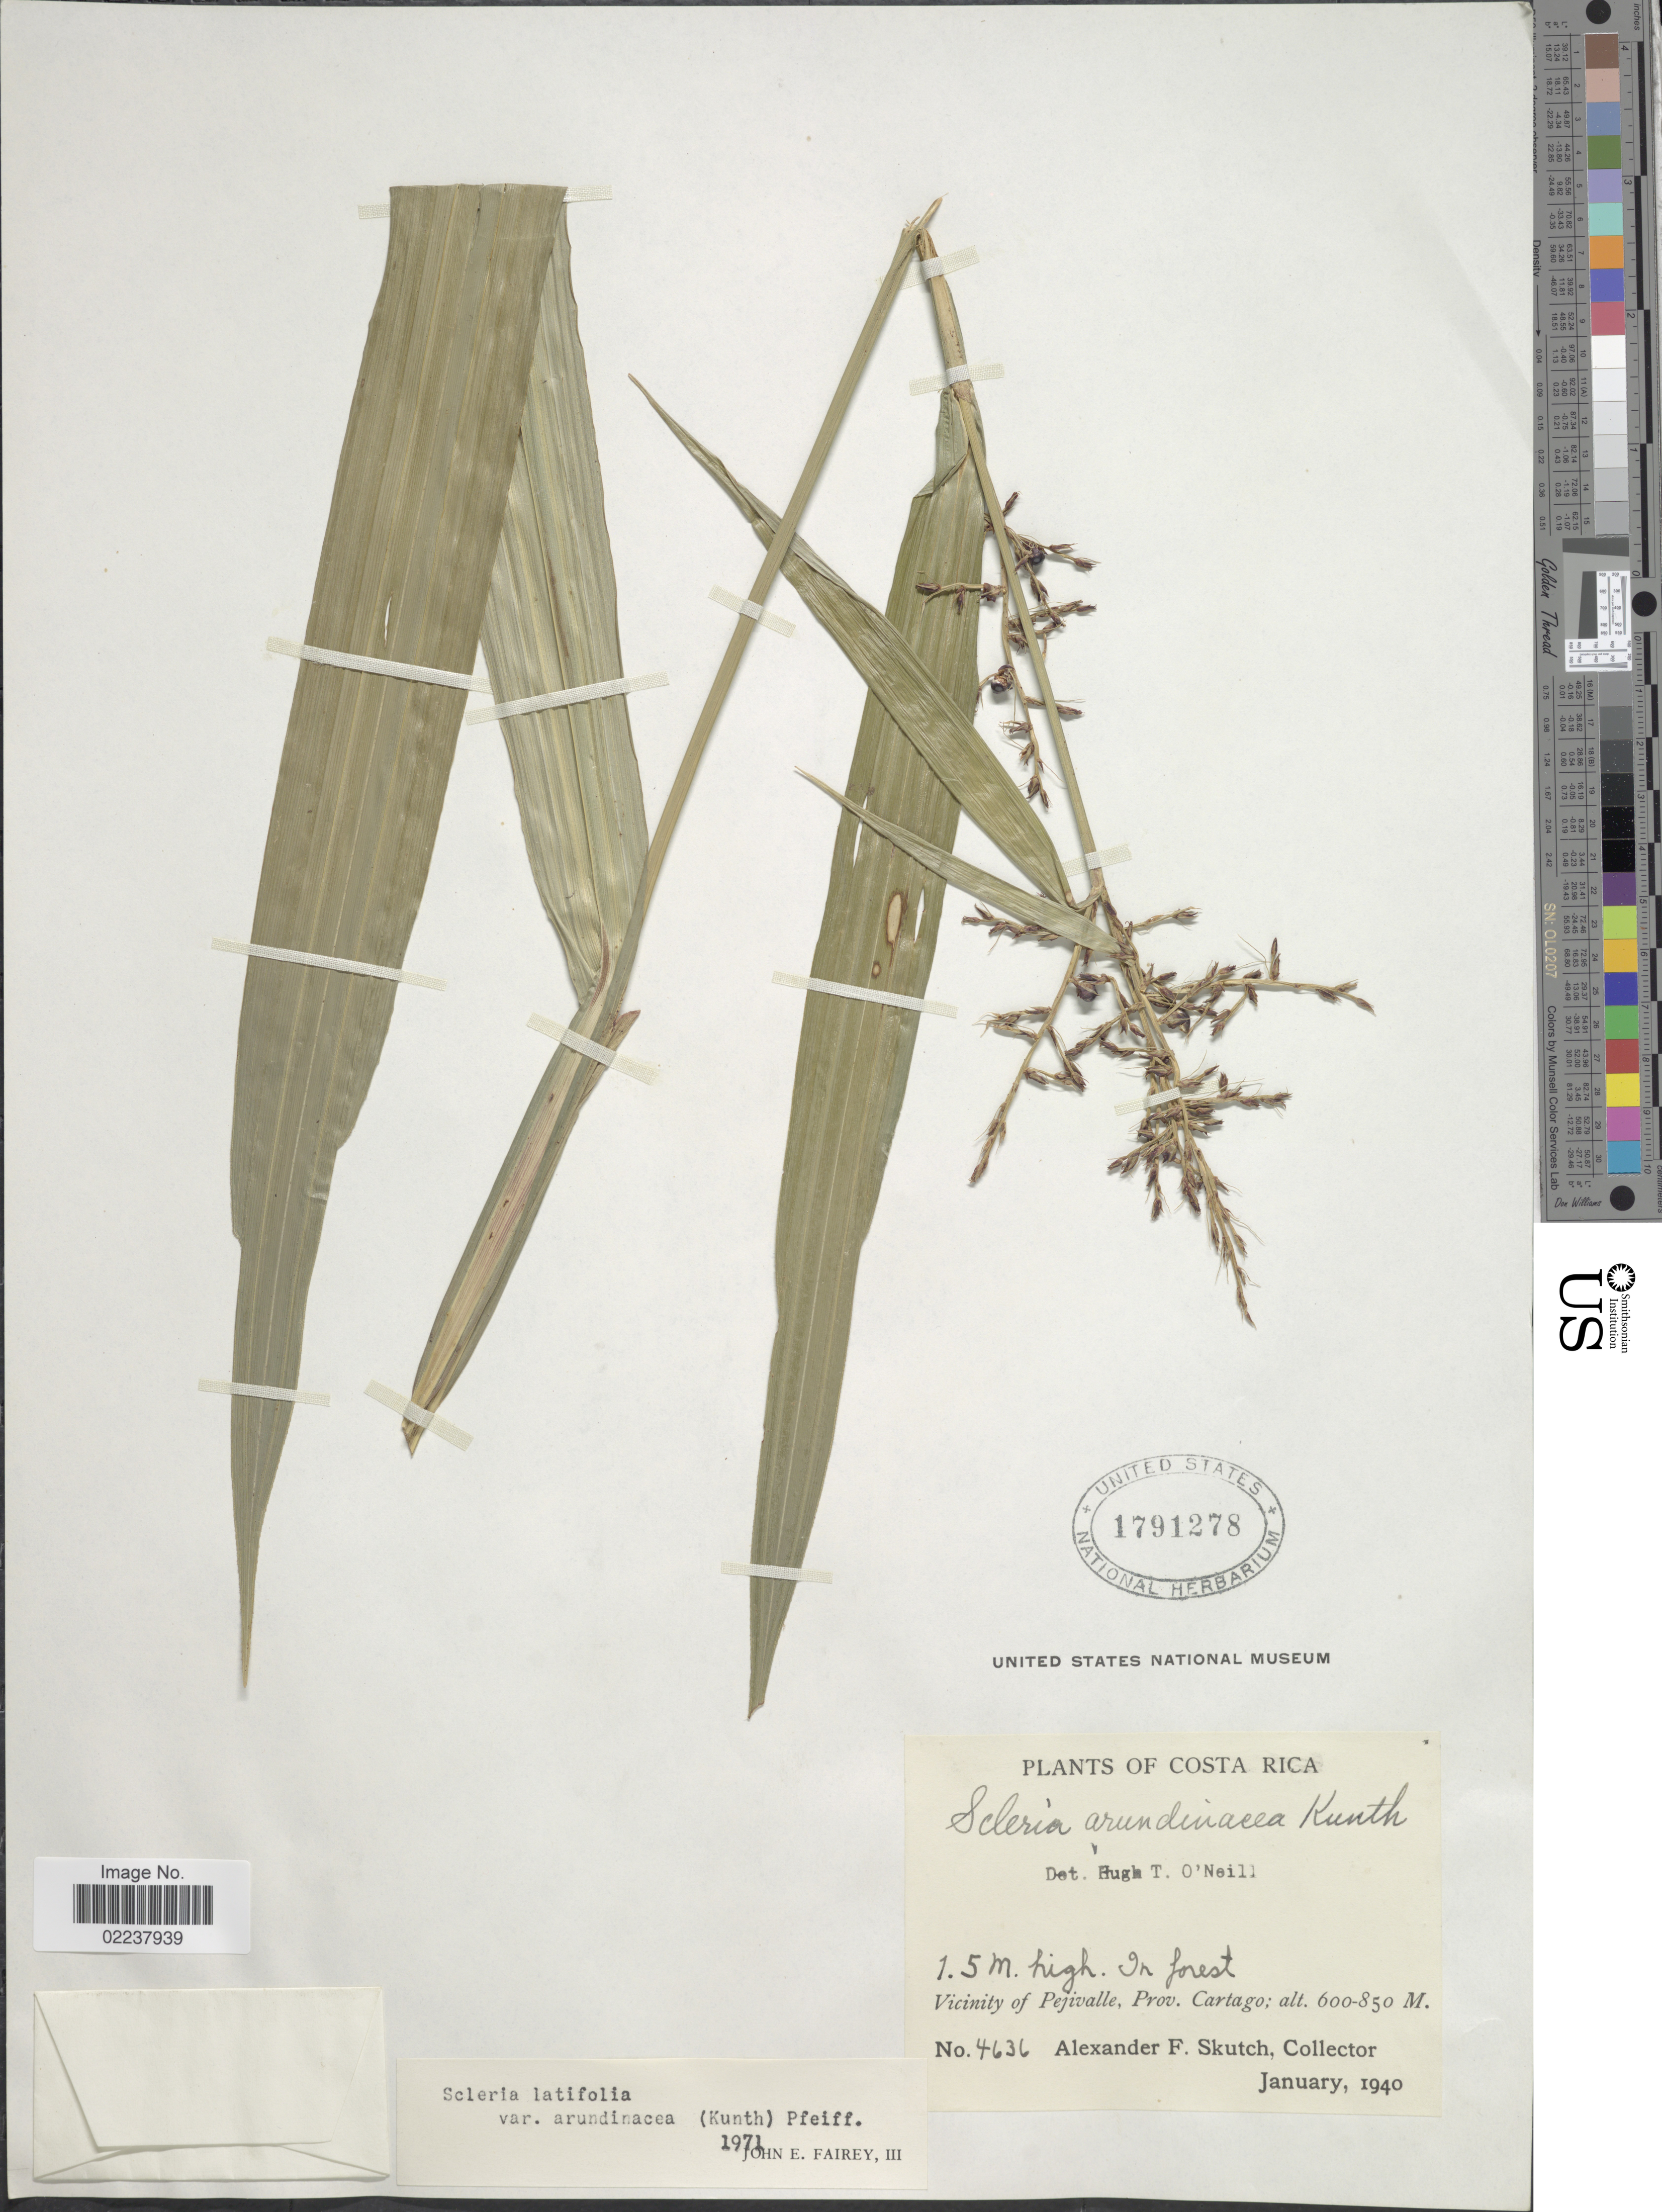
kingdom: Plantae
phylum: Tracheophyta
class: Liliopsida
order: Poales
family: Cyperaceae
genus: Scleria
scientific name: Scleria latifolia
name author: Sw.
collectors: A. F. Skutch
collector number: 4636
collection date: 1940-01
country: Costa Rica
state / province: Cartago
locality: Vicinity of Pejivalle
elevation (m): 600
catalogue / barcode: US 1791278